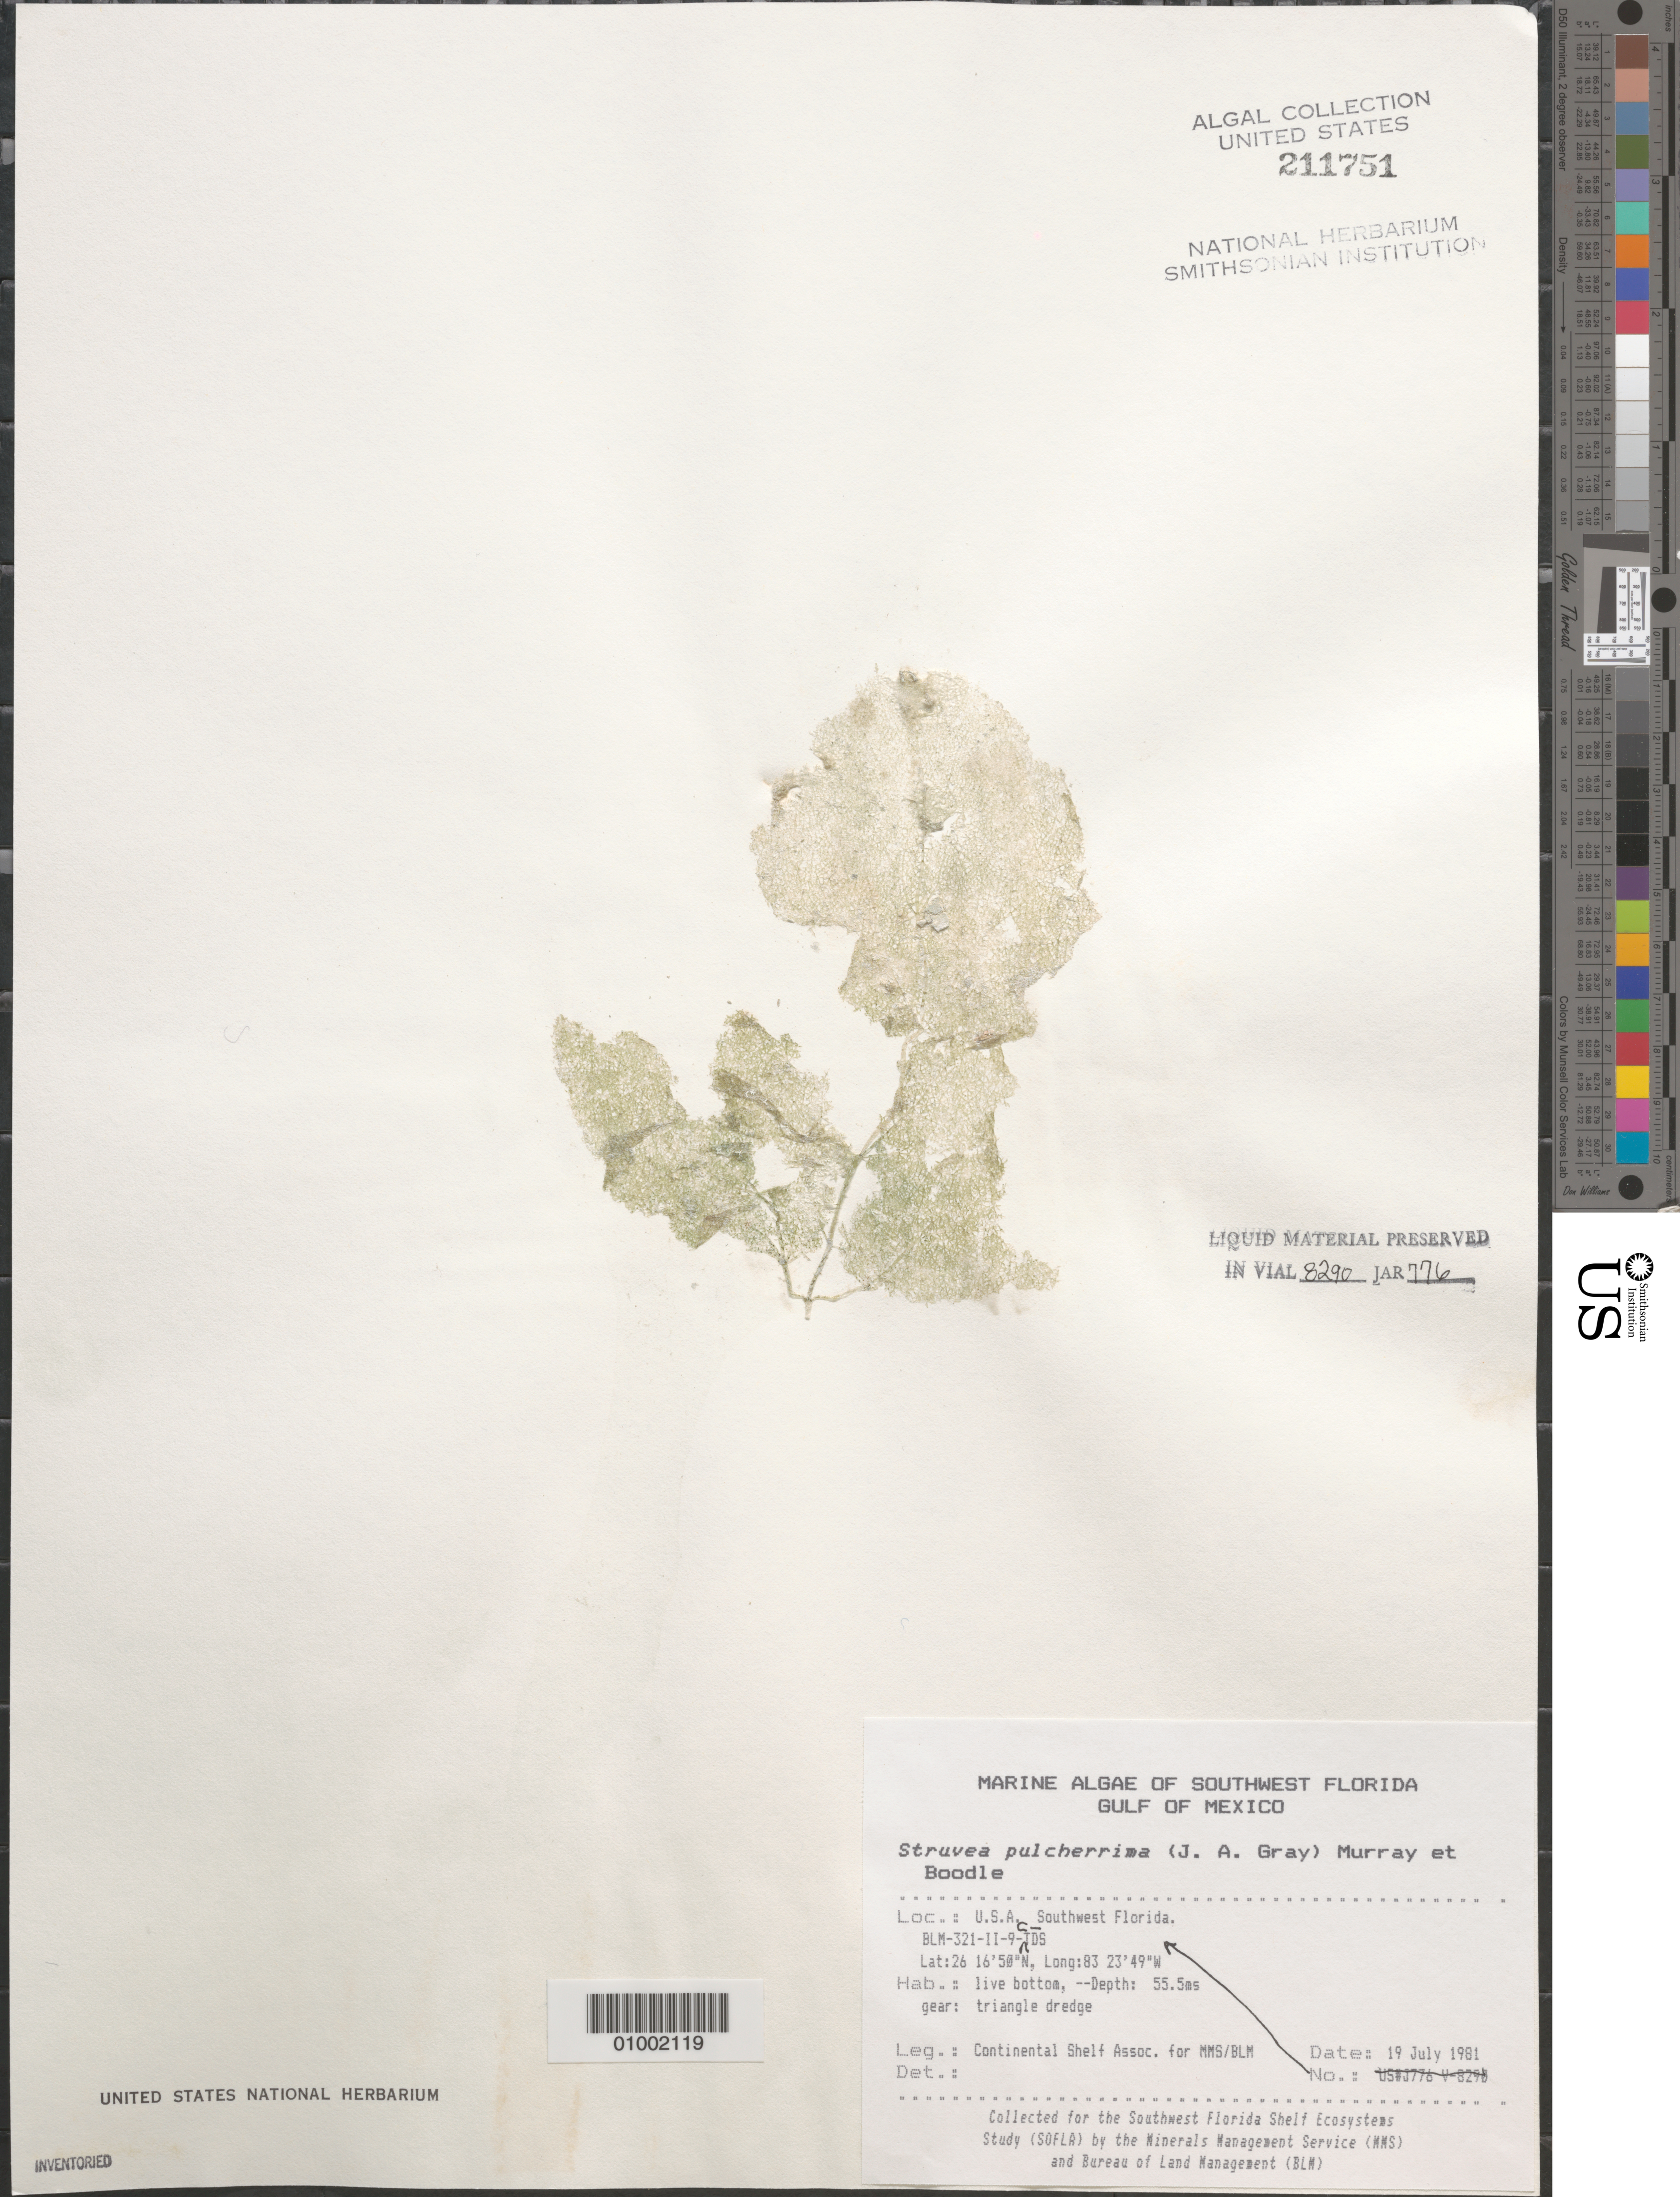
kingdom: Plantae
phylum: Chlorophyta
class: Ulvophyceae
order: Siphonocladales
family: Boodleaceae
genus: Struvea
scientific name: Struvea pulcherrima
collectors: Continental Shelf Associates for the MMS/BLM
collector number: BLM-321-II-9-C-TDS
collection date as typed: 19 Jul 1981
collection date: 1981-07-19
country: United States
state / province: Florida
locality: Gulf of Mexico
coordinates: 26 16'50"N, 83 23'49"W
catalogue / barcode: US 211751